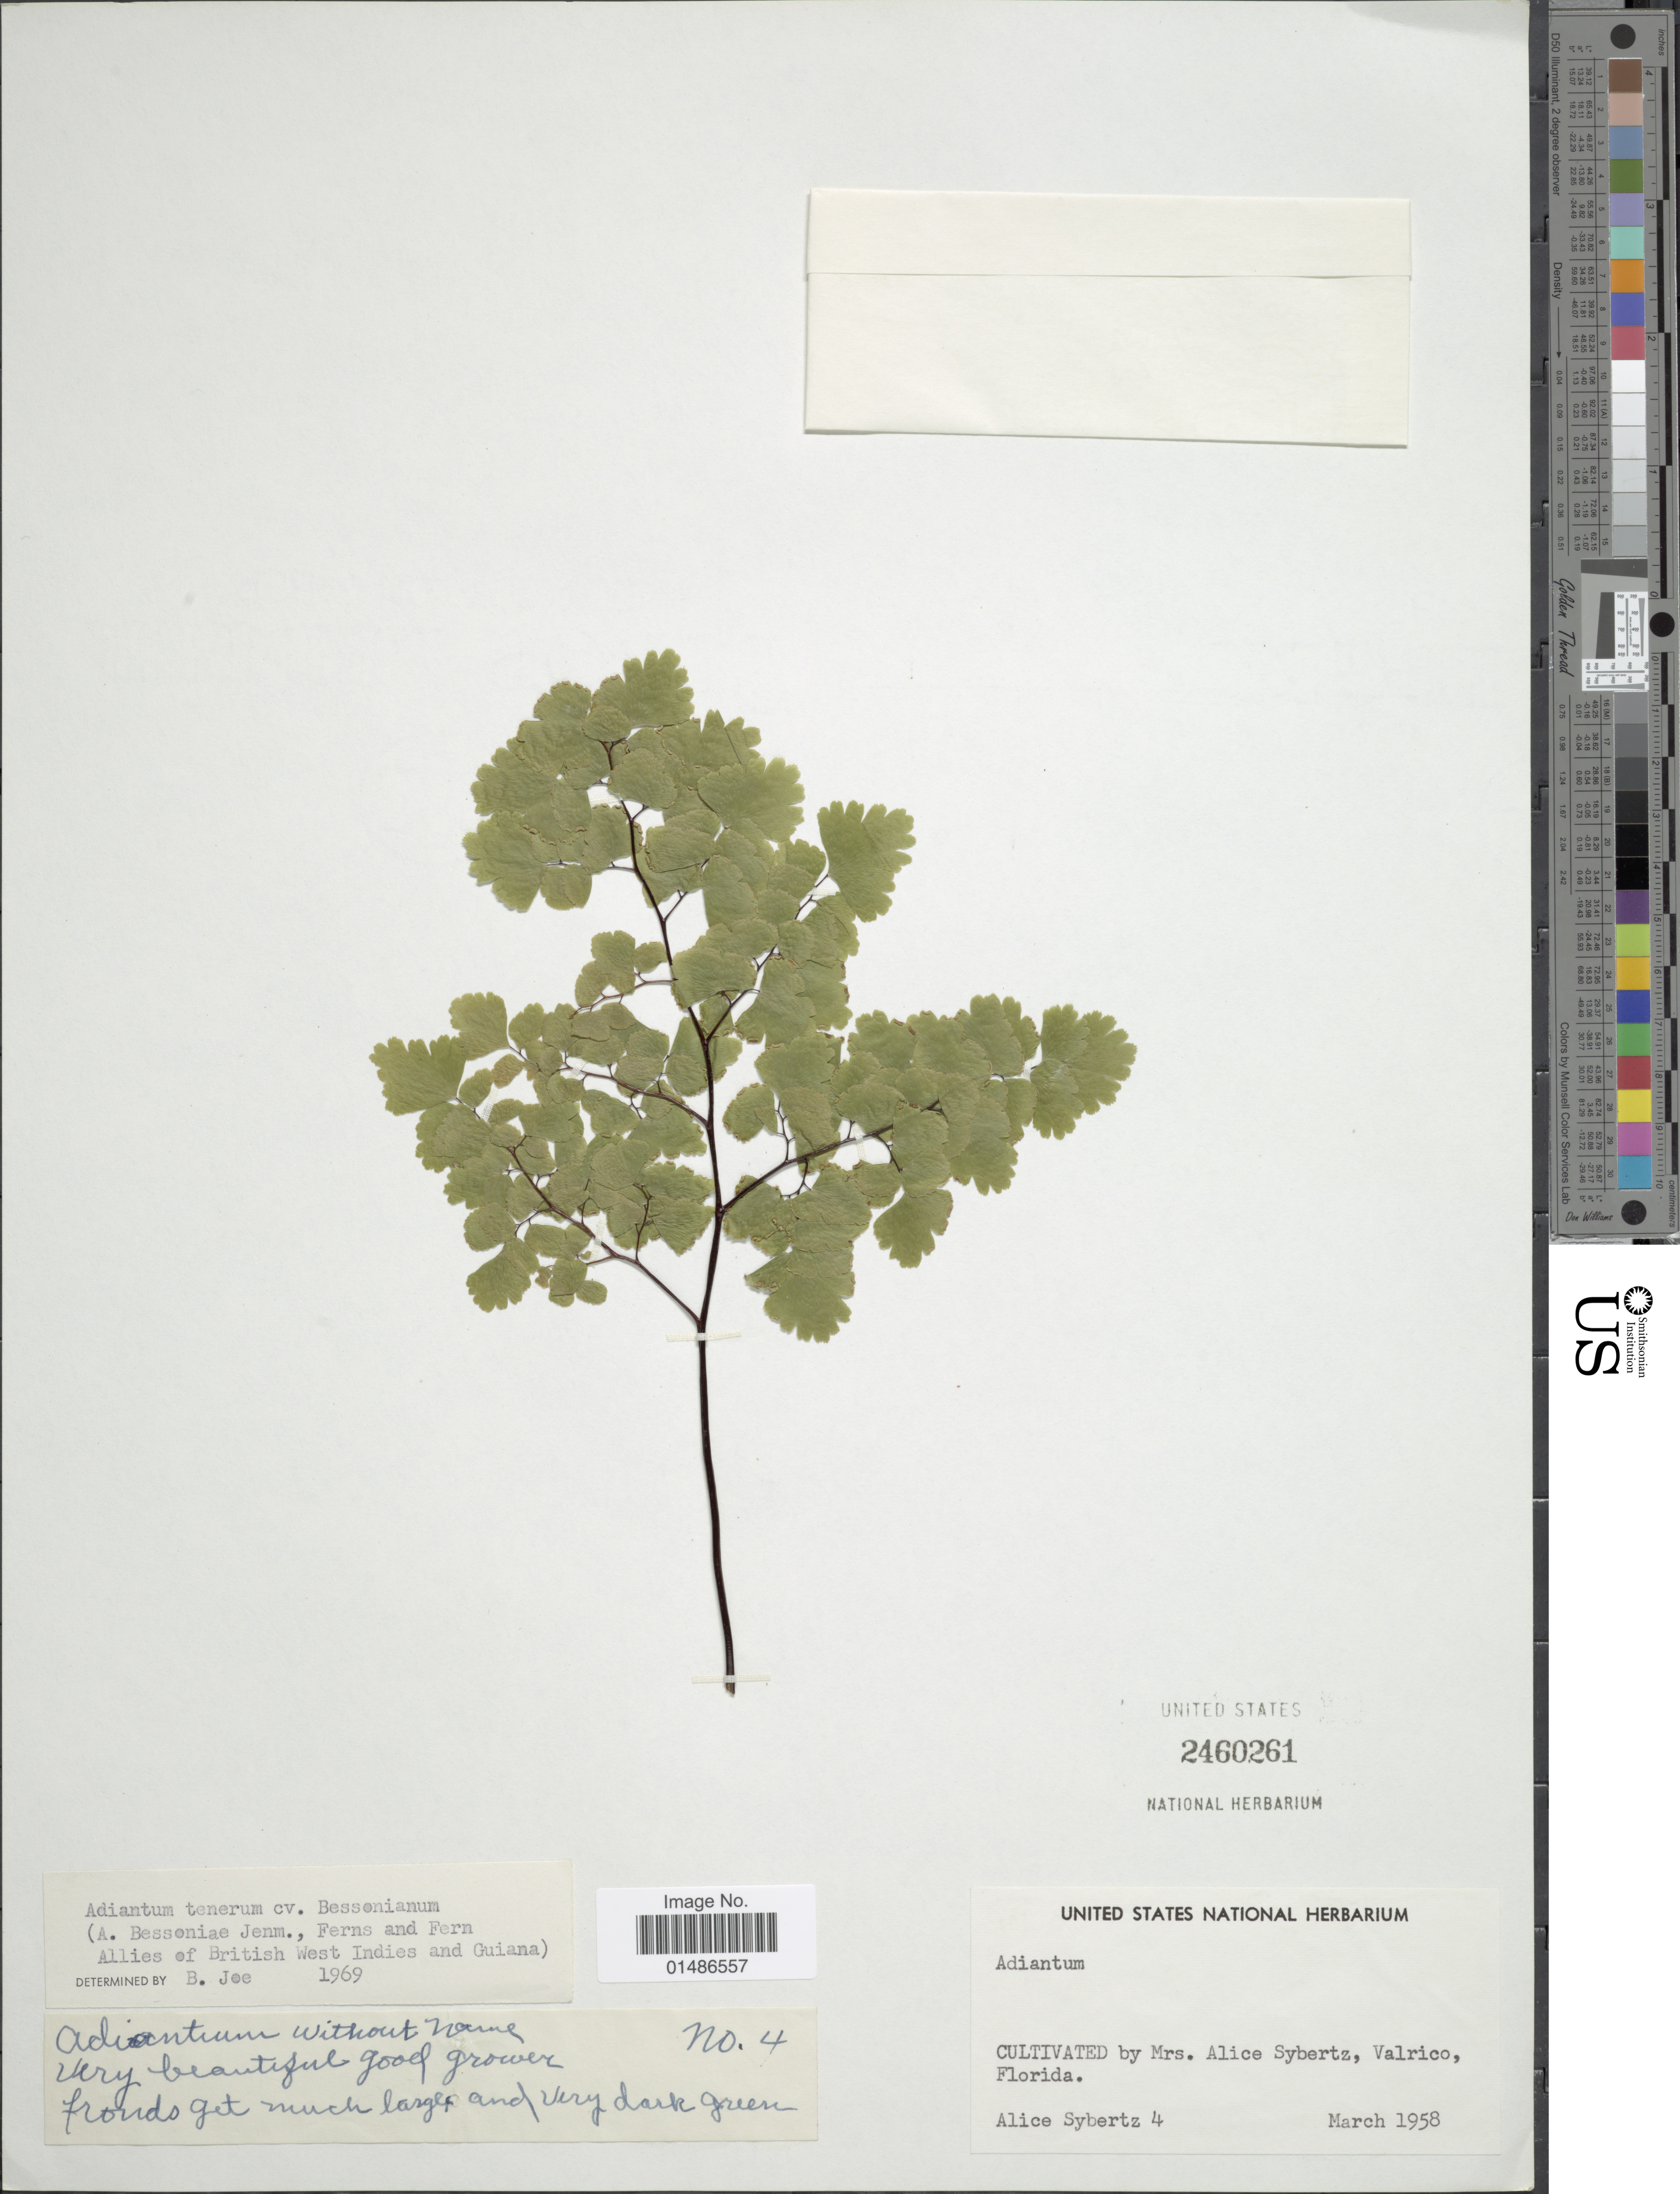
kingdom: Plantae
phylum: Tracheophyta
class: Polypodiopsida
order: Polypodiales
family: Pteridaceae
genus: Adiantum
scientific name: Adiantum bessoniae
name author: Jenman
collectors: A. Sybertz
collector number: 4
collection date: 1958-03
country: United States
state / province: Florida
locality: Cultivated by Mrs. Alice Sybertz, Valrico.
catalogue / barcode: US 2460261